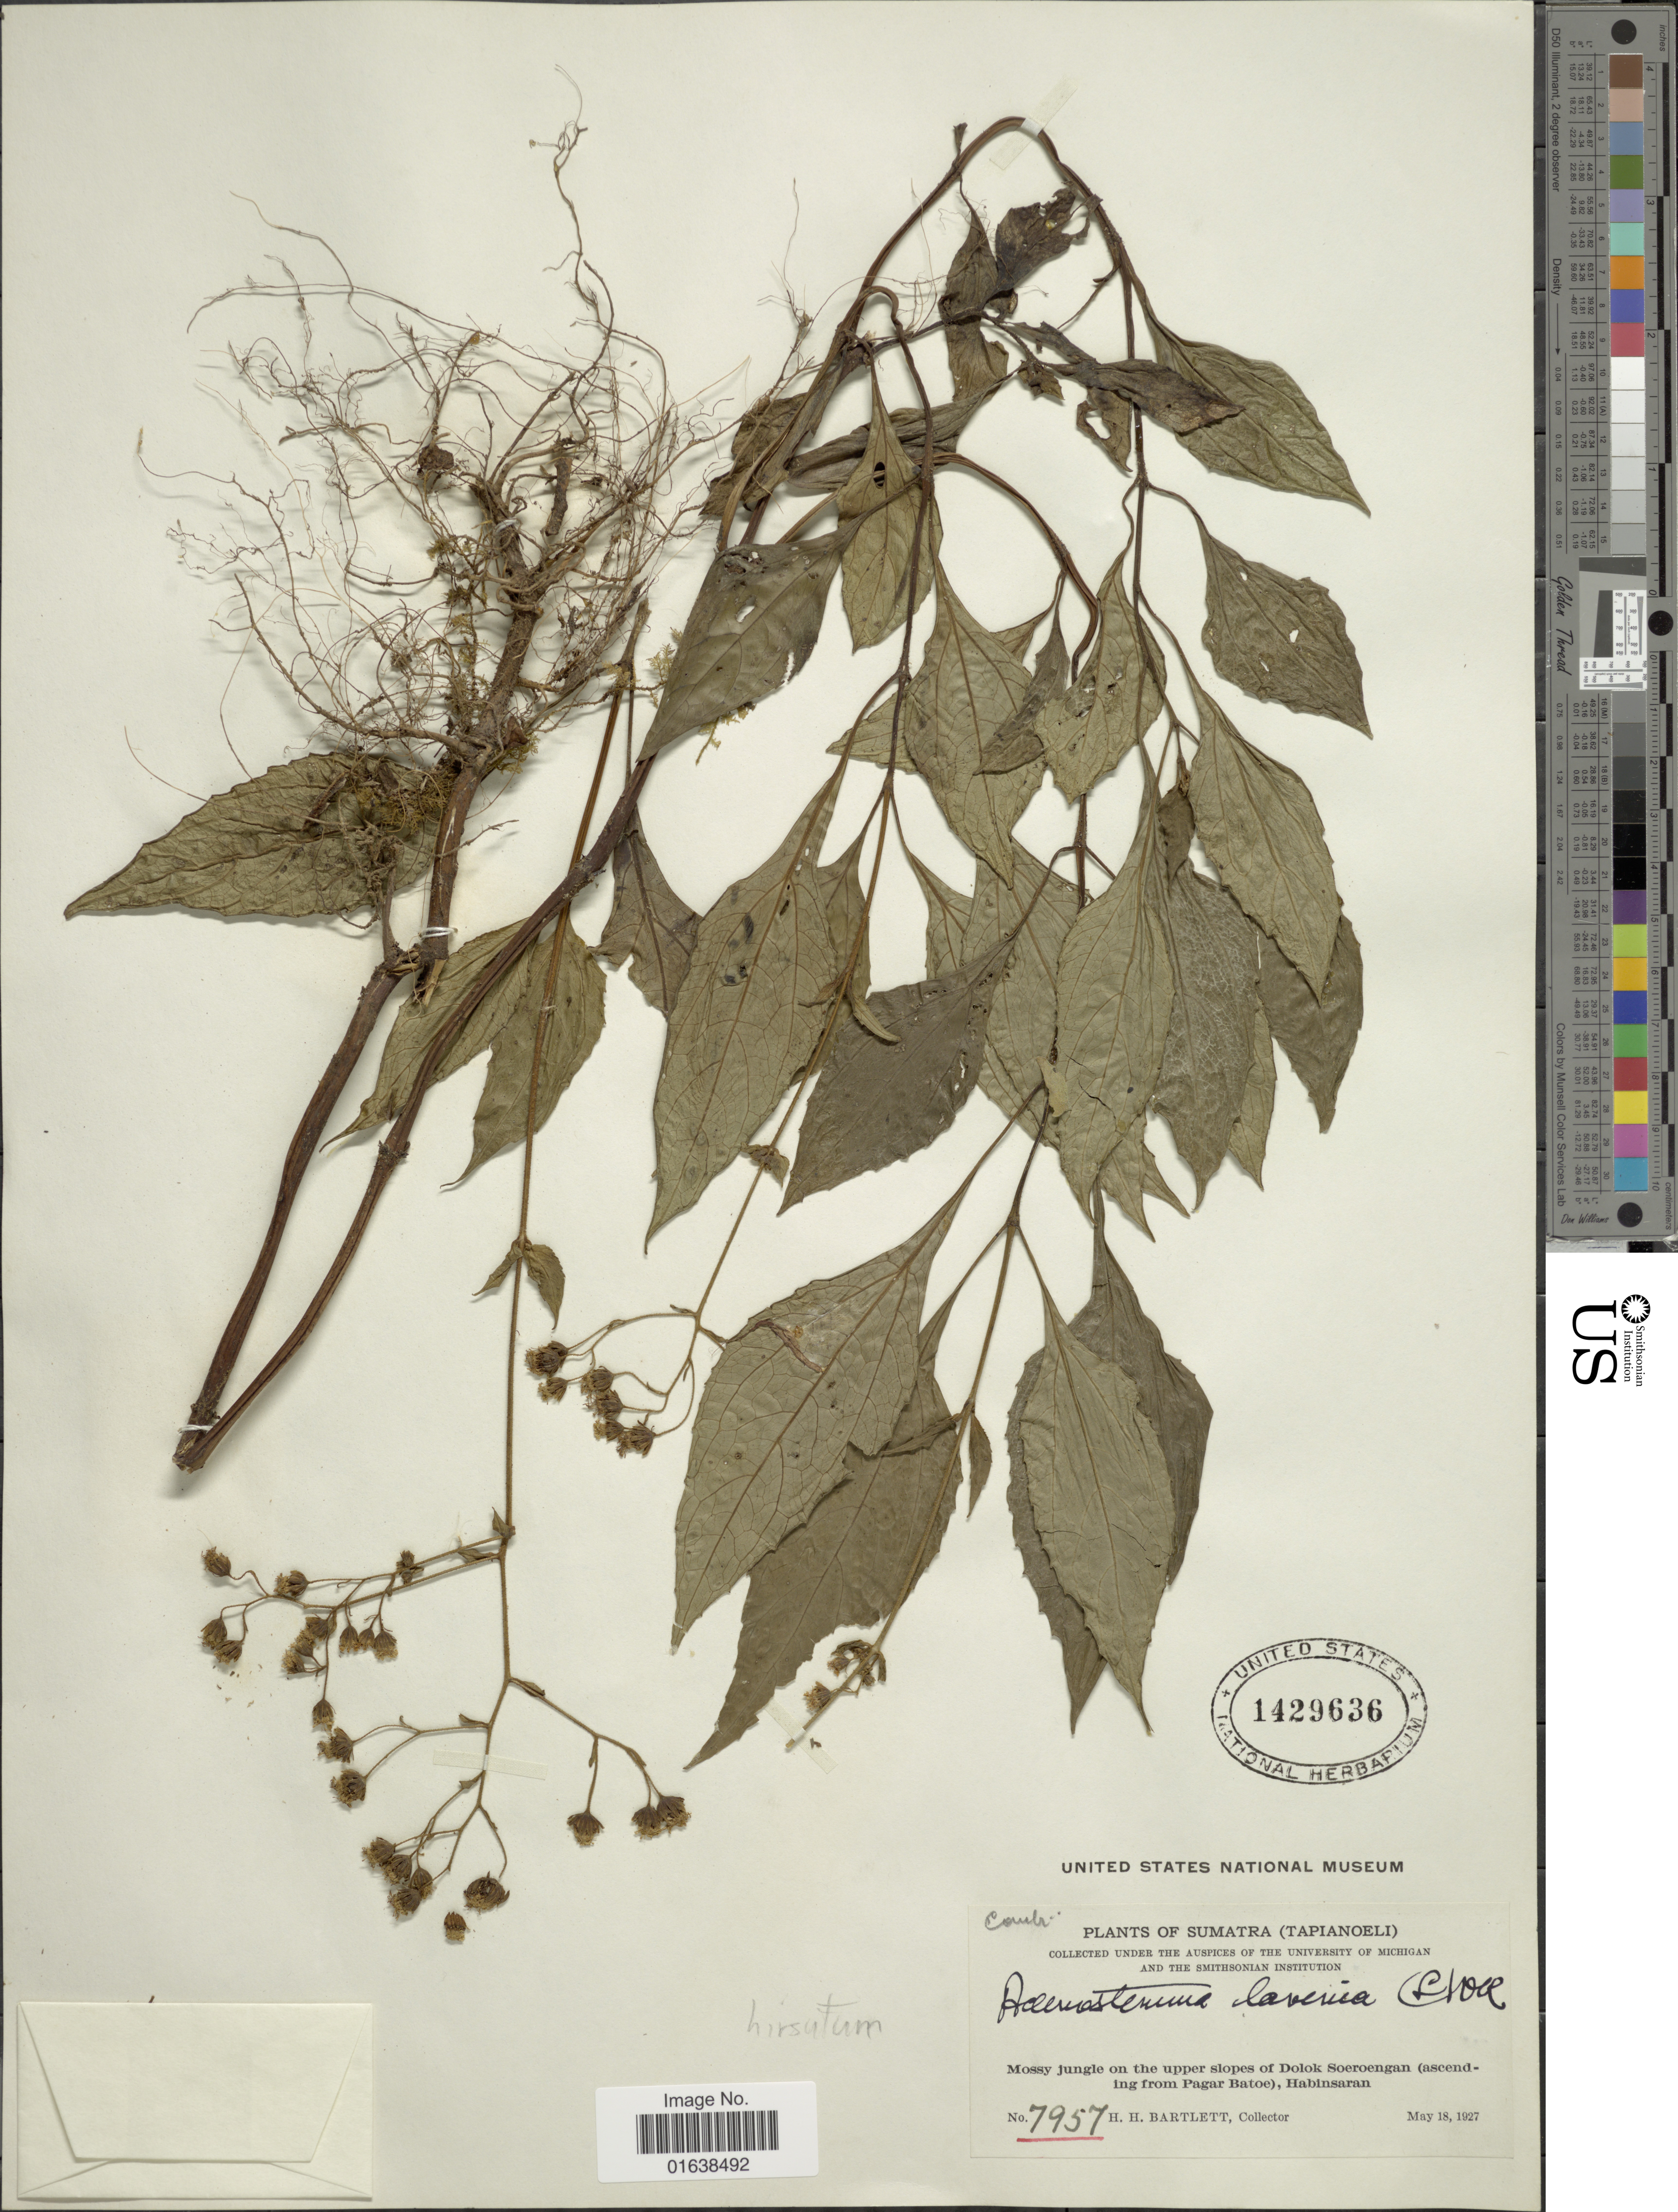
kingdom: Plantae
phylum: Tracheophyta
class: Magnoliopsida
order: Asterales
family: Asteraceae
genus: Adenostemma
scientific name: Adenostemma macrophyllum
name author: (Blume) DC.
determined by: Dosil Hiriart, Florencia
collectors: H. H. Bartlett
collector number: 7957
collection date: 1927-05-18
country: Indonesia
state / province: Sumatra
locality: Sumatra (Tapianoeli) Mossy jungle on the upper slopes of Dolok Soeroengan (ascending from Pagar Batoe), Habinsaran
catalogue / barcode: US 1429636